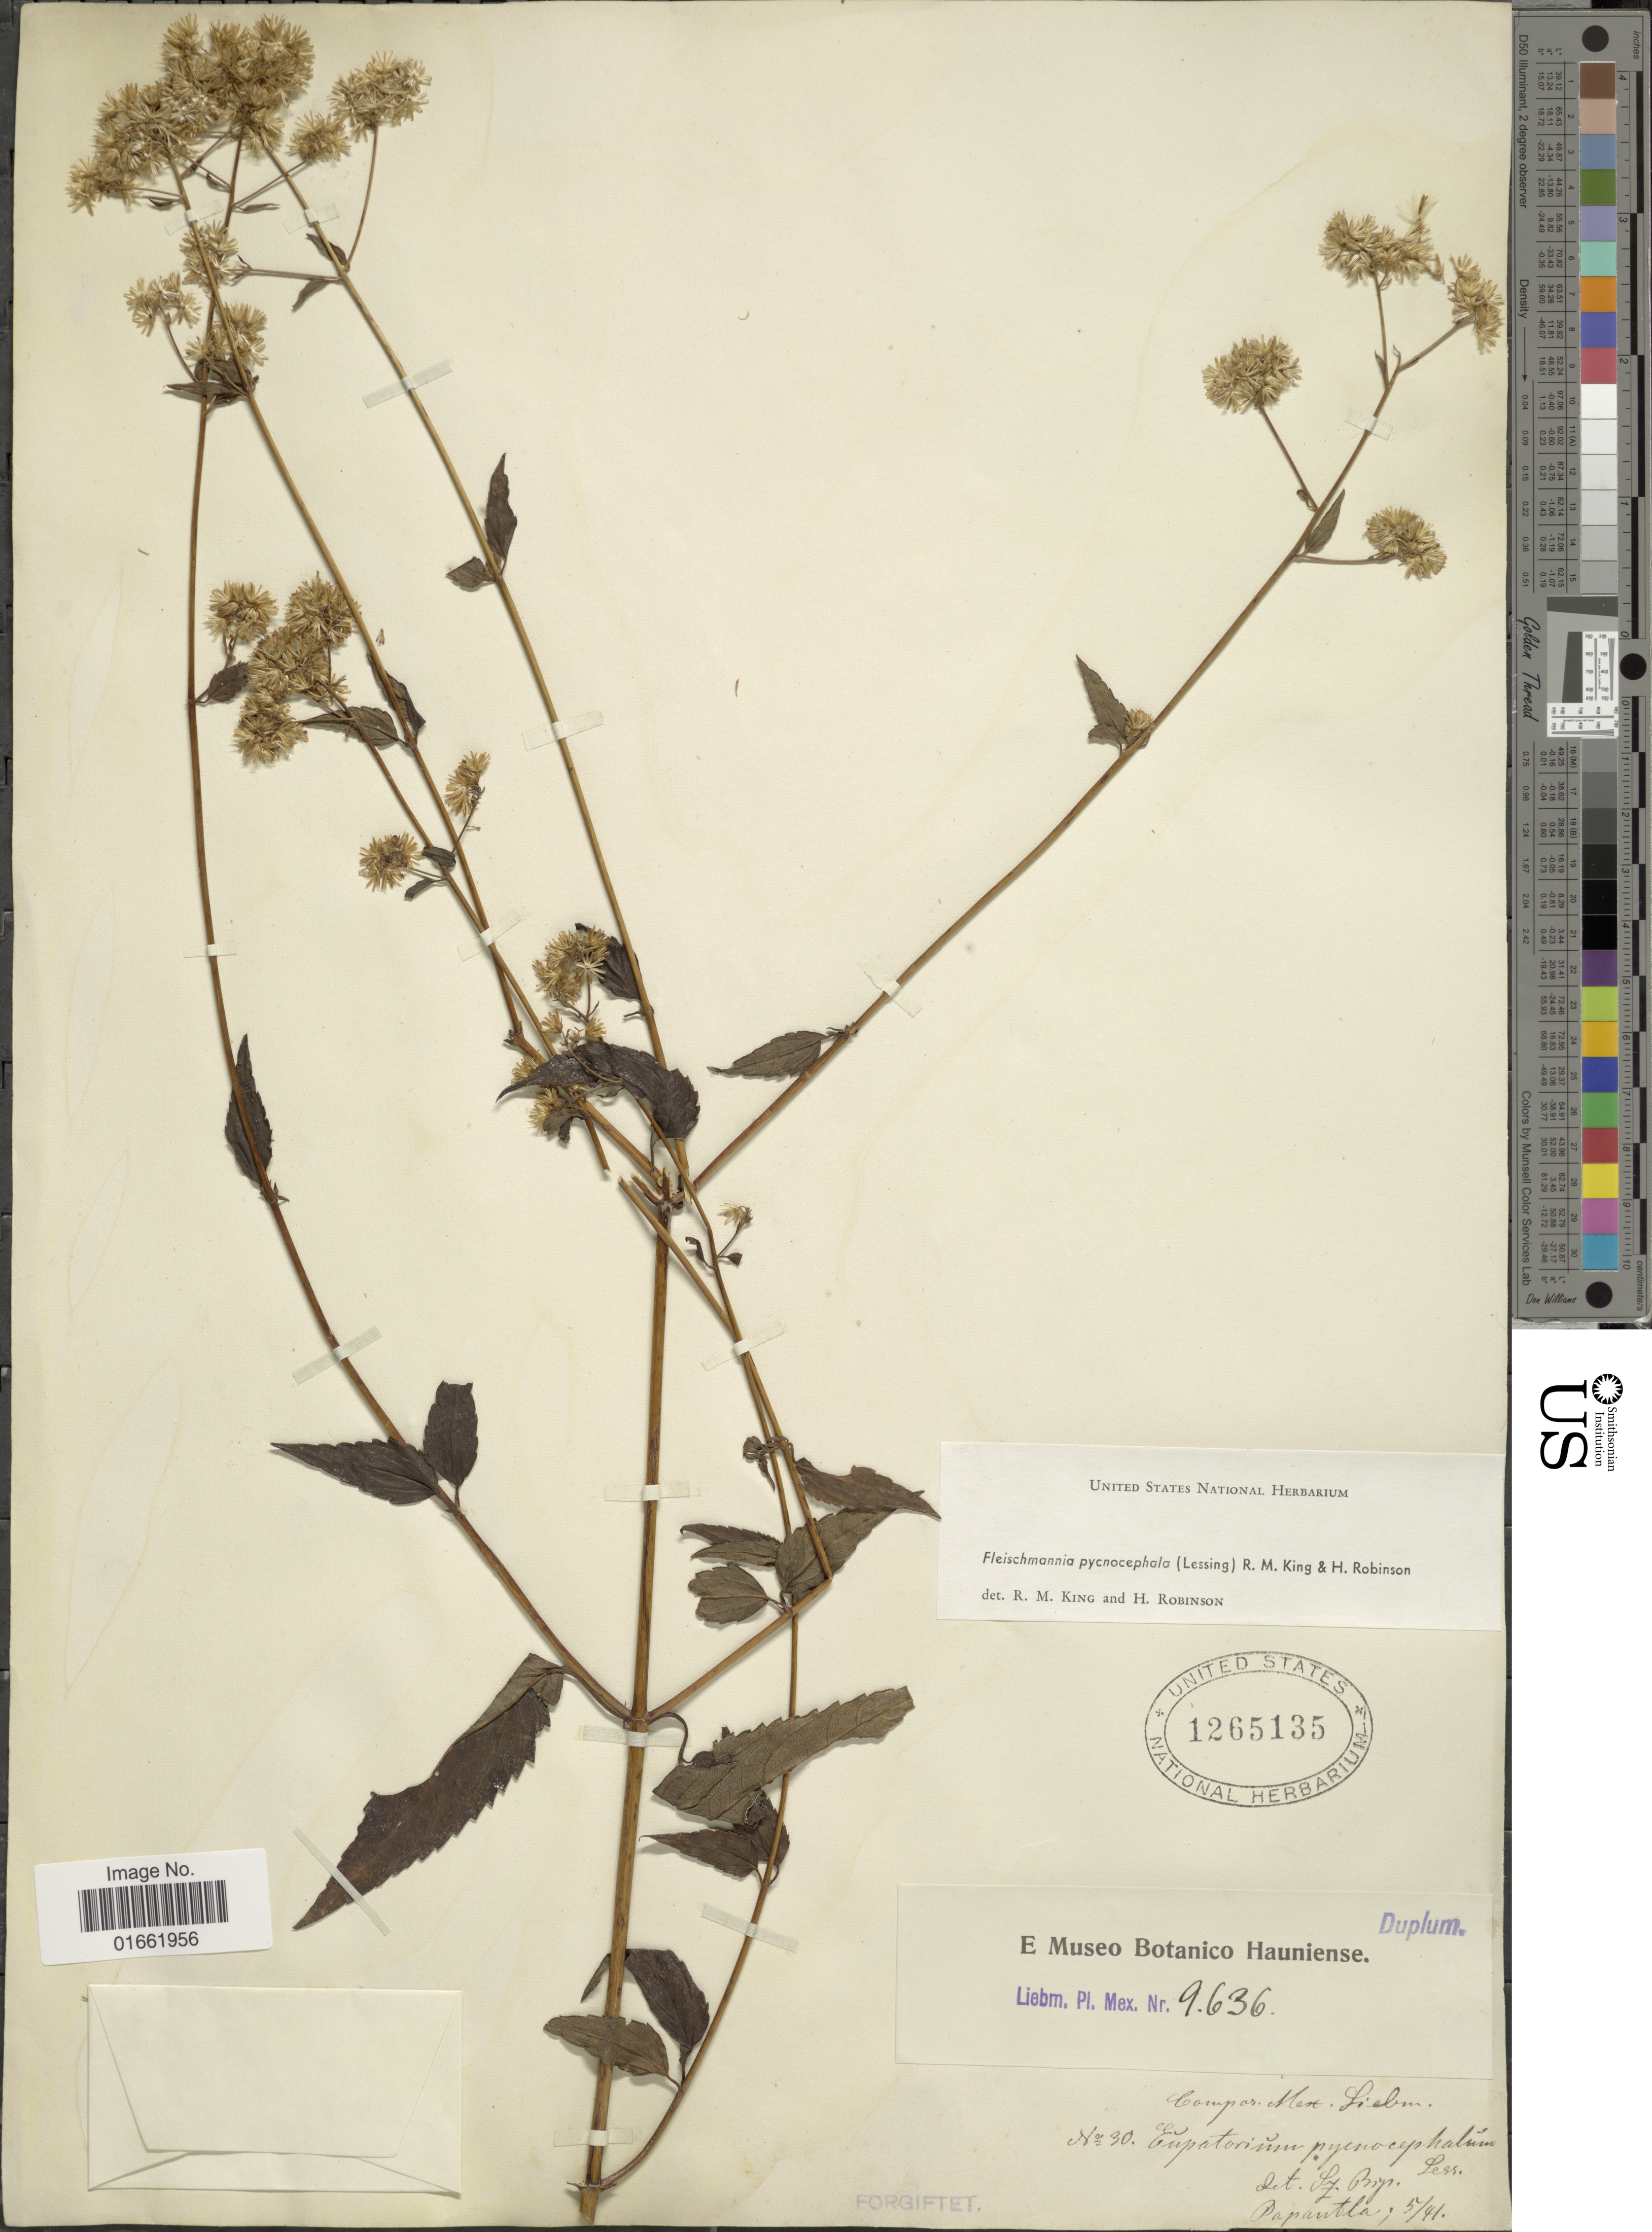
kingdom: Plantae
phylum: Tracheophyta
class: Magnoliopsida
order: Asterales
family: Asteraceae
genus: Fleischmannia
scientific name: Fleischmannia pycnocephala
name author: (Less.) R.M. King & H. Rob.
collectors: Liebmann, --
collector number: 9636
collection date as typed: Transcribed d/m/y: /5/41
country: Mexico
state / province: Veracruz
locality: Panauti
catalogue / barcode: US 1265135